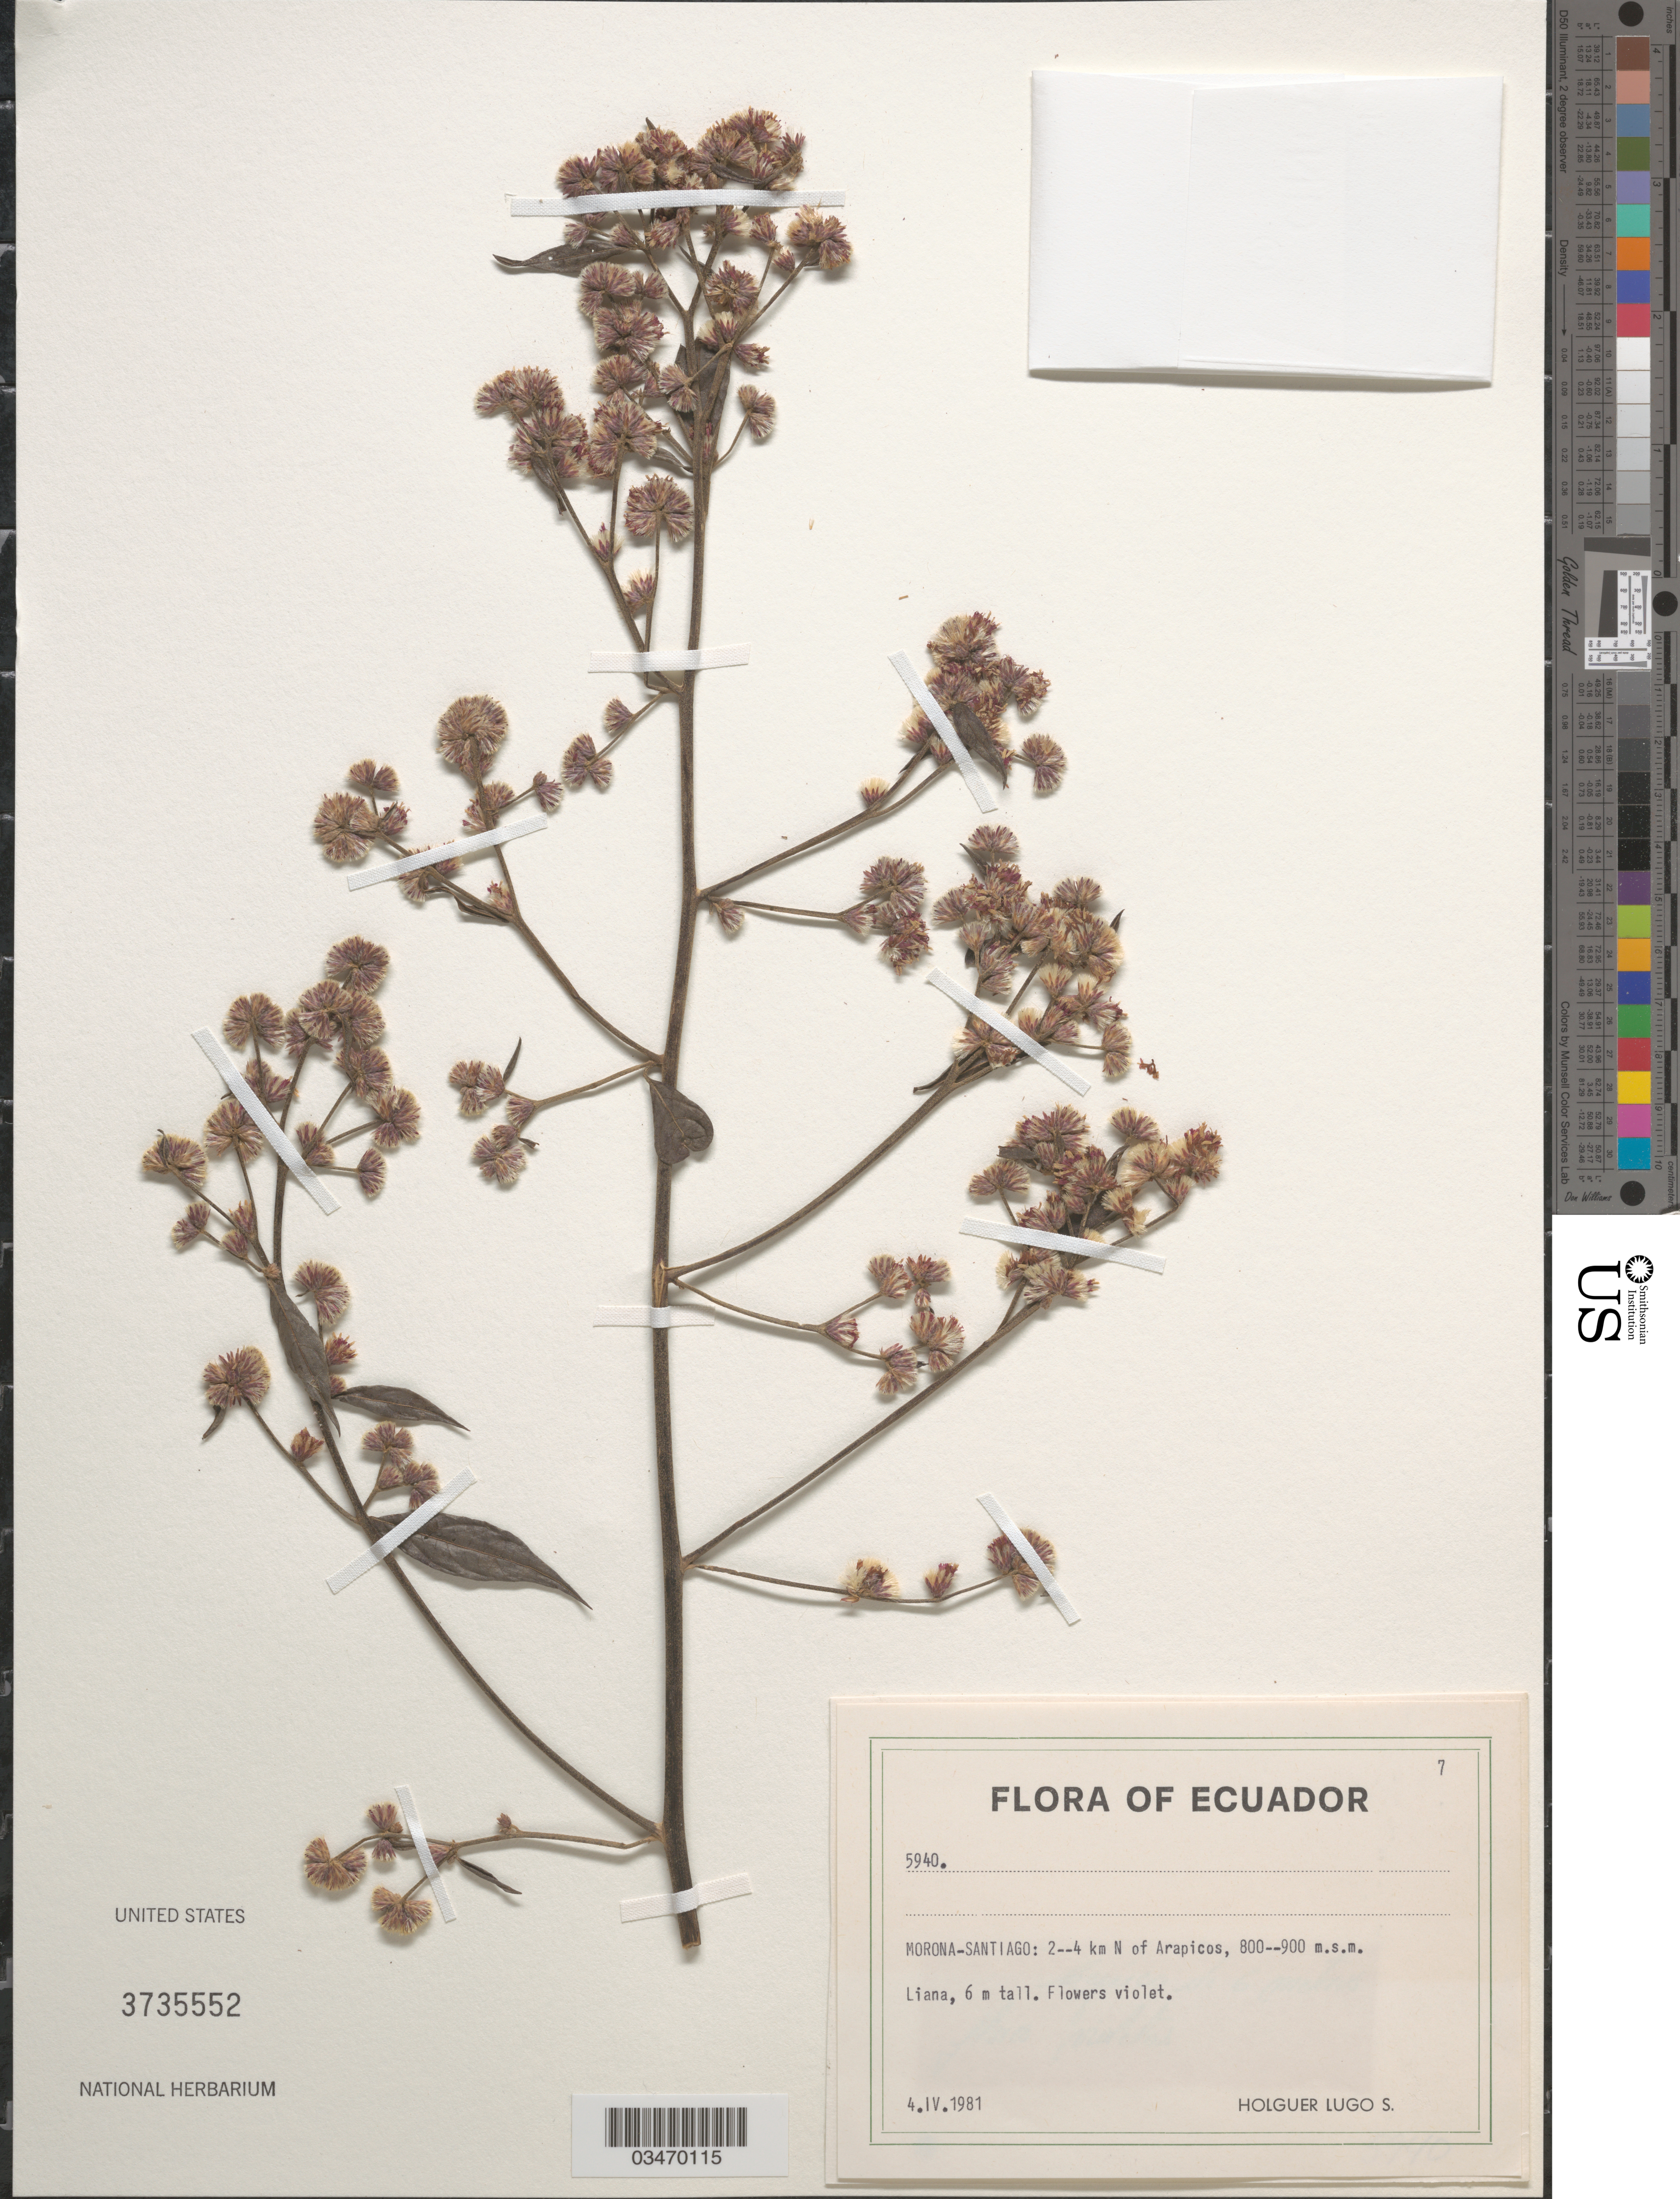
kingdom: Plantae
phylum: Tracheophyta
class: Magnoliopsida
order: Asterales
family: Asteraceae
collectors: H. Lugo S.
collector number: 5940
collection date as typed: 04 Apr 1981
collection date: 1981-04-04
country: Ecuador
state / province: Morona-Santiago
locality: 2--4 km N of Arapicos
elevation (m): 800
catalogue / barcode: US 3735552